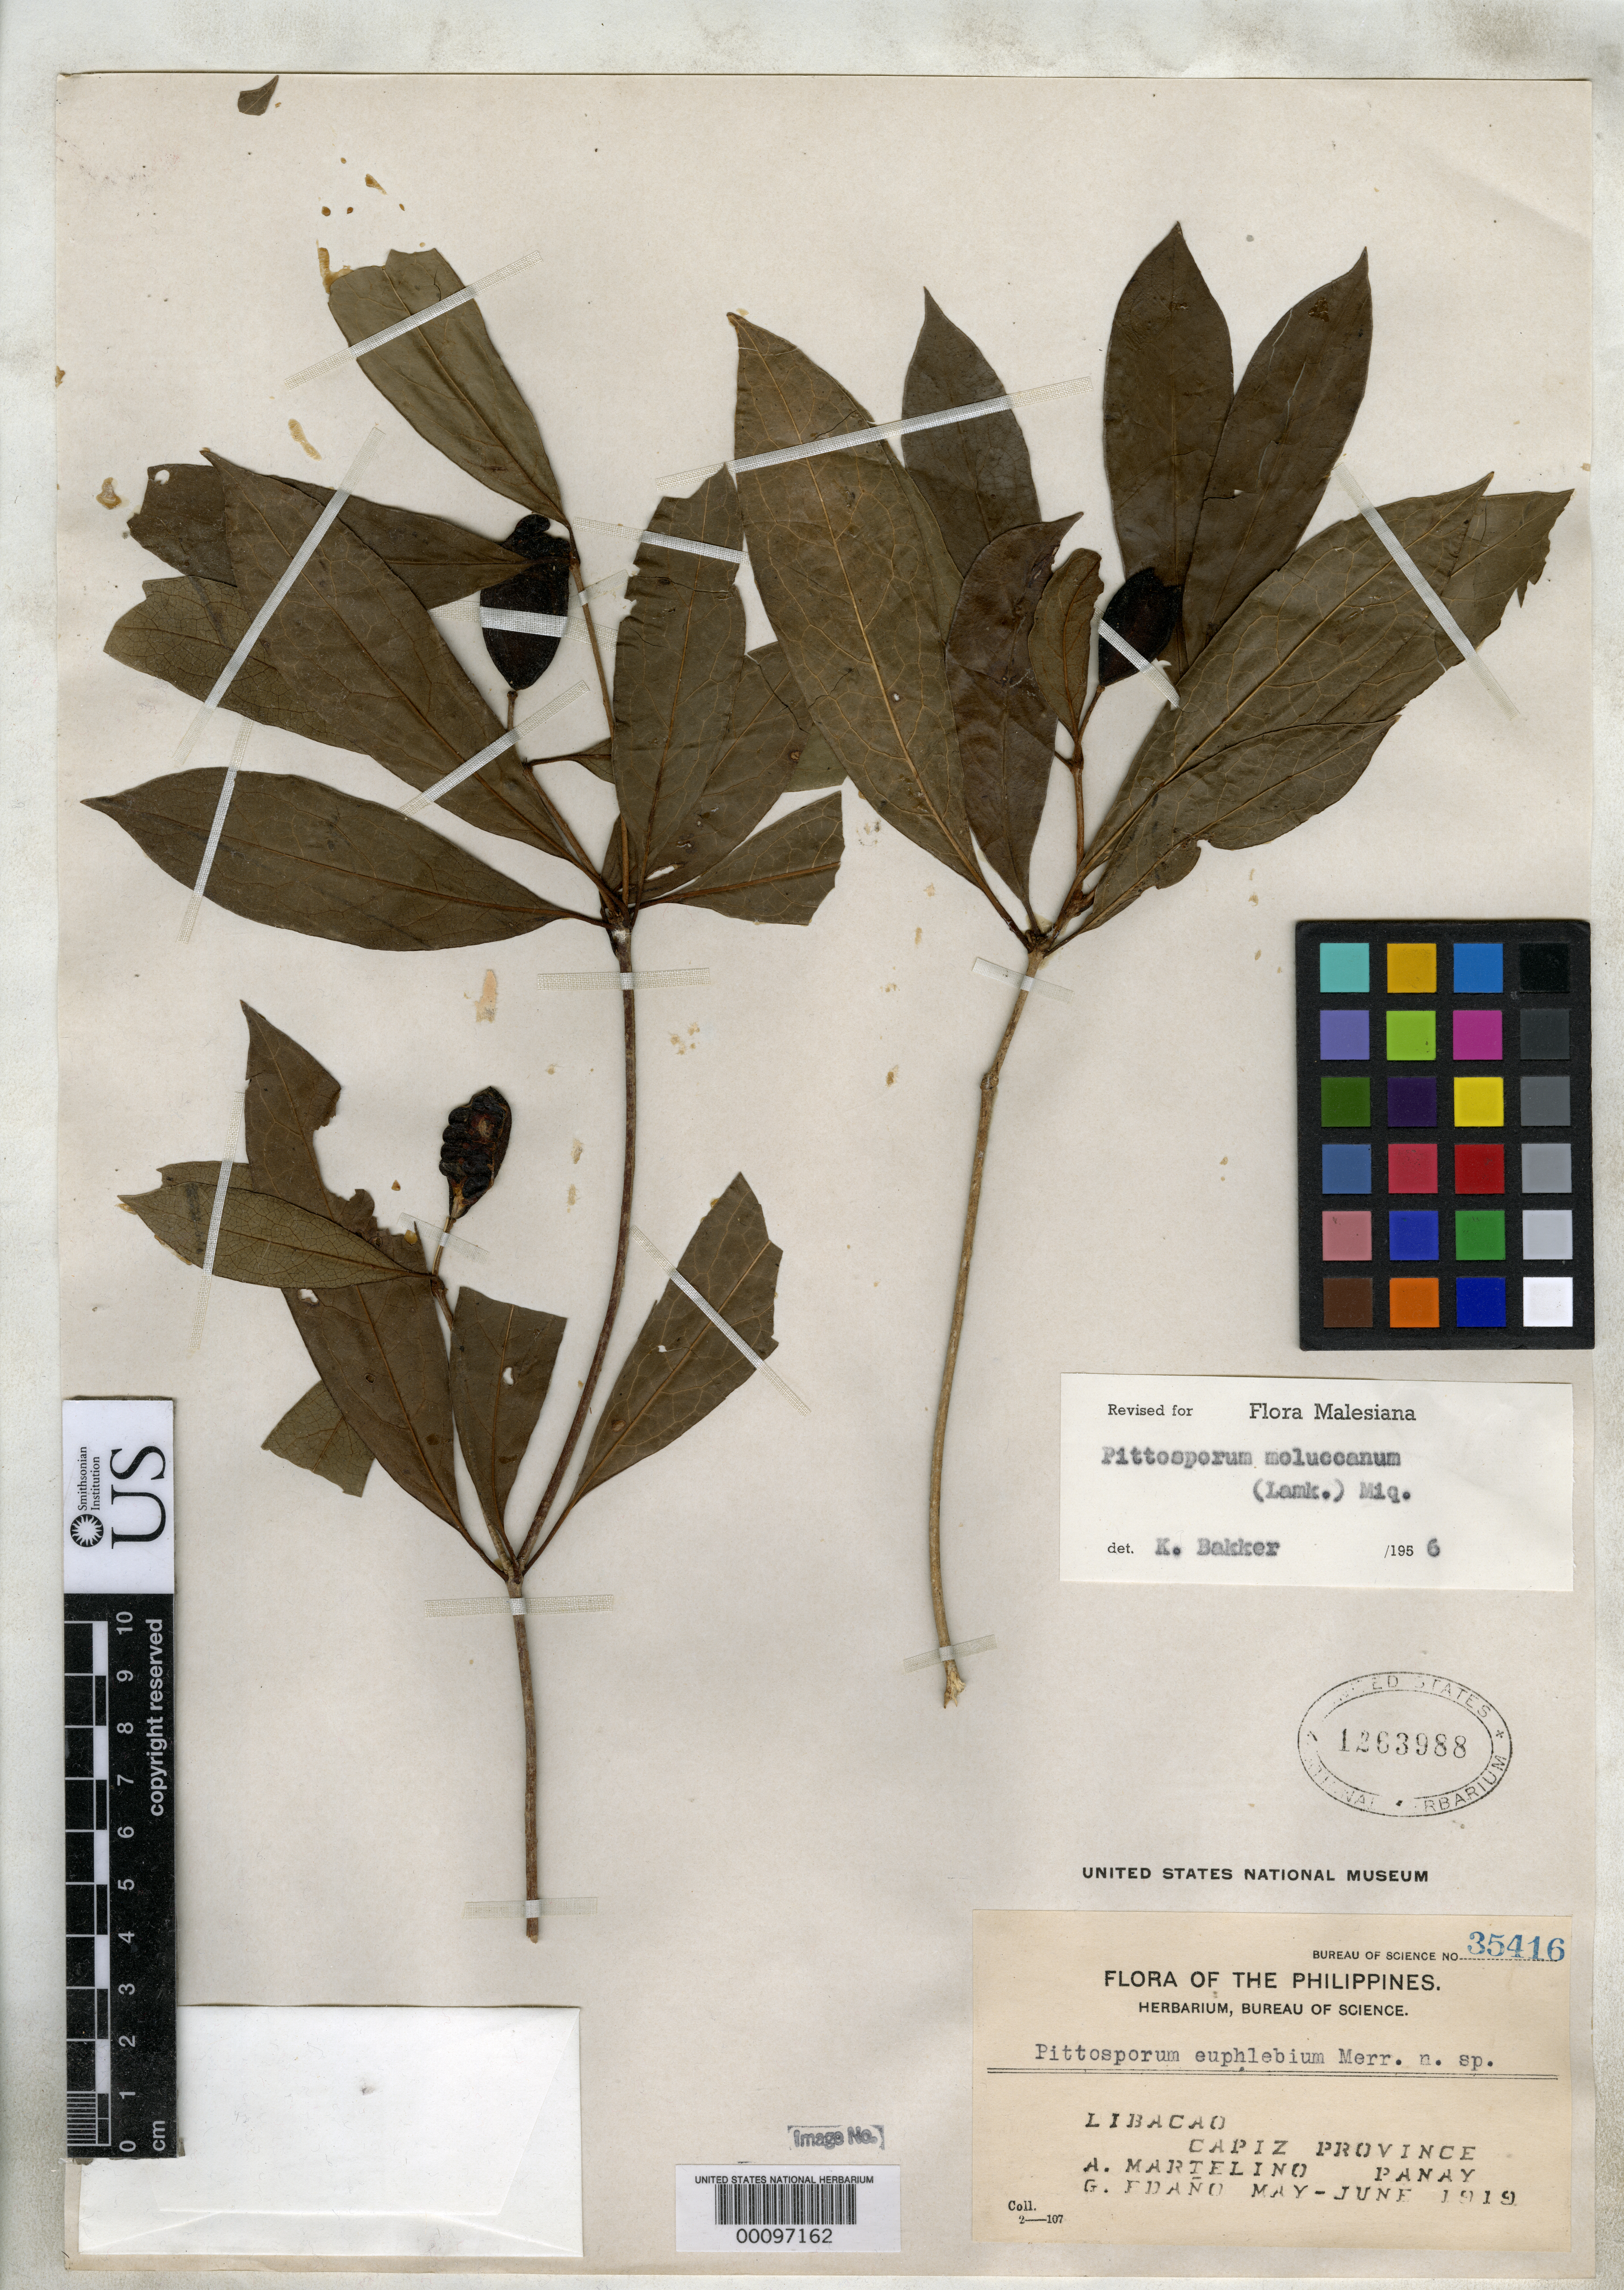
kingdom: Plantae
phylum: Tracheophyta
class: Magnoliopsida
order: Apiales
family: Pittosporaceae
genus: Pittosporum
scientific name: Pittosporum euphlebium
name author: Merr.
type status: Isotype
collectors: A. Martelino & G. E. Edaño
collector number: Bur. Sci. 35416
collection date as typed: May 1919 to -- Jun 1919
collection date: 1919-05/1919-06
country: Philippines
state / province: Western Visayas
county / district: Capiz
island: Panay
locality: Libacao.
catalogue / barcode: US 1263988